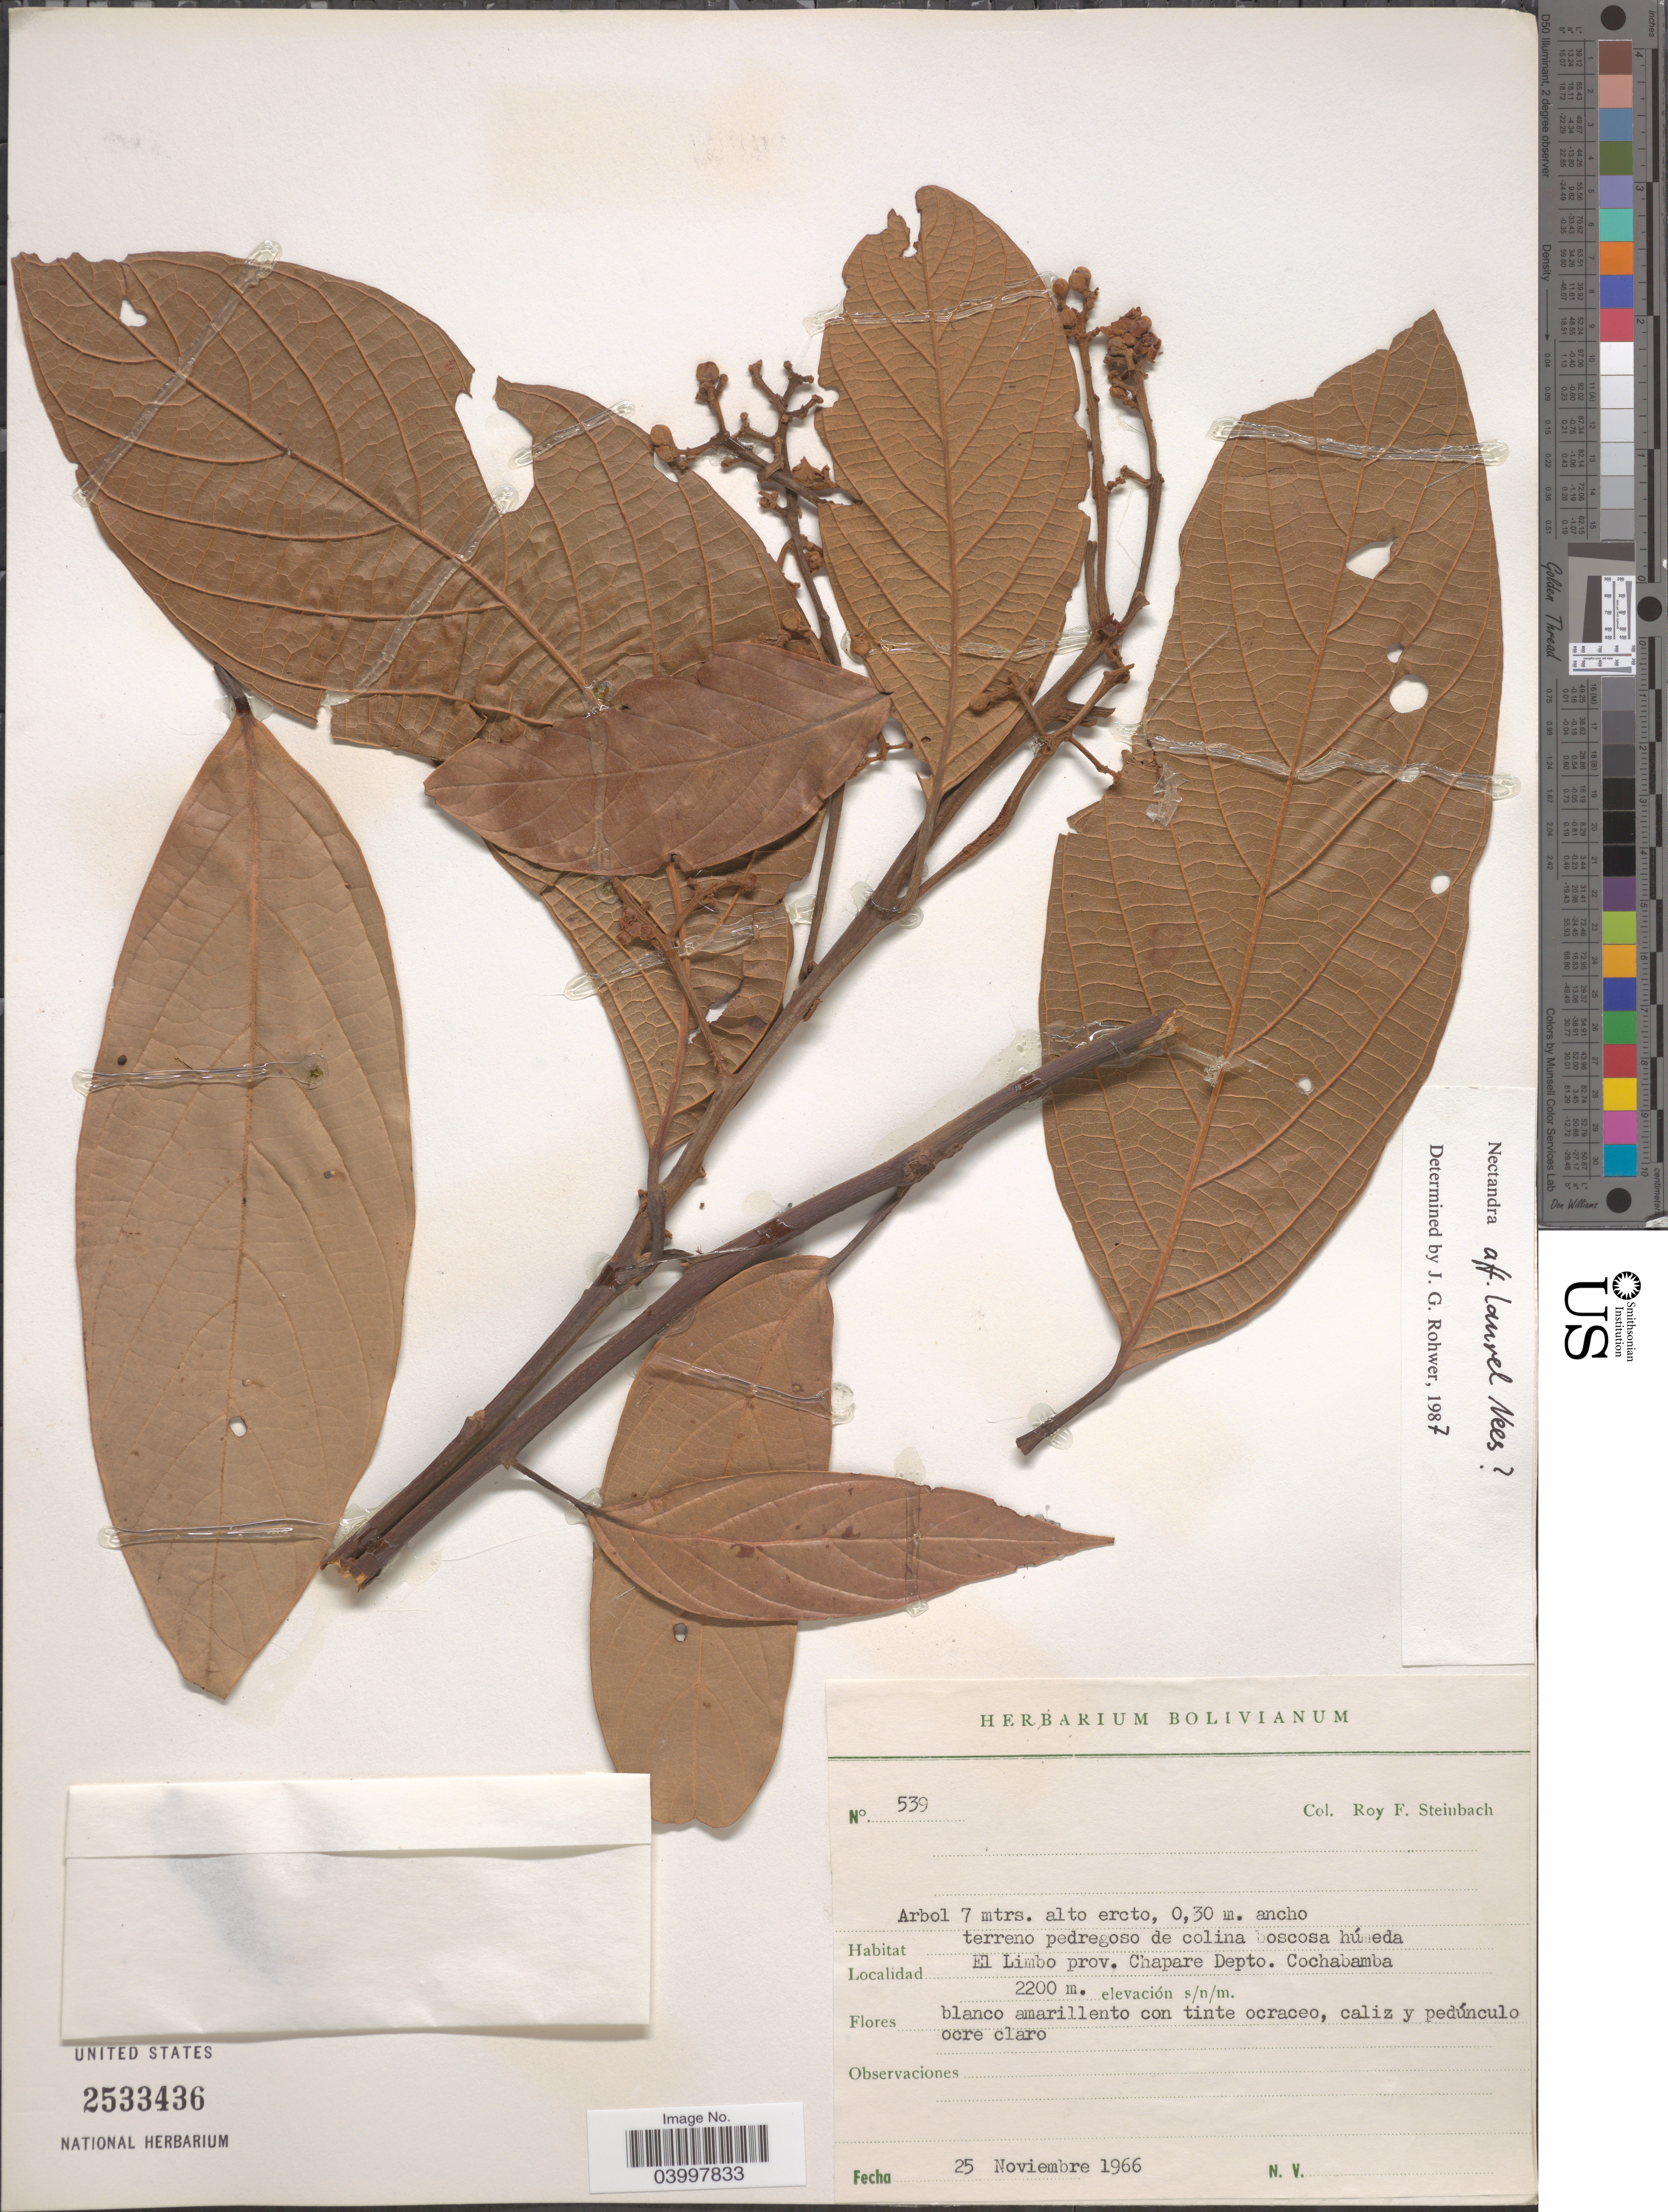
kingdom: Plantae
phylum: Tracheophyta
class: Magnoliopsida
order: Laurales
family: Lauraceae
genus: Nectandra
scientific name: Nectandra laurel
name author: Nees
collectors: R. F. Steinbach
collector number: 539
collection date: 1966-11-25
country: Bolivia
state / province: Cochabamba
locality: El Limbo prov. Chapare Depto. Cochabamba.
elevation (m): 2200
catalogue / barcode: US 2533436